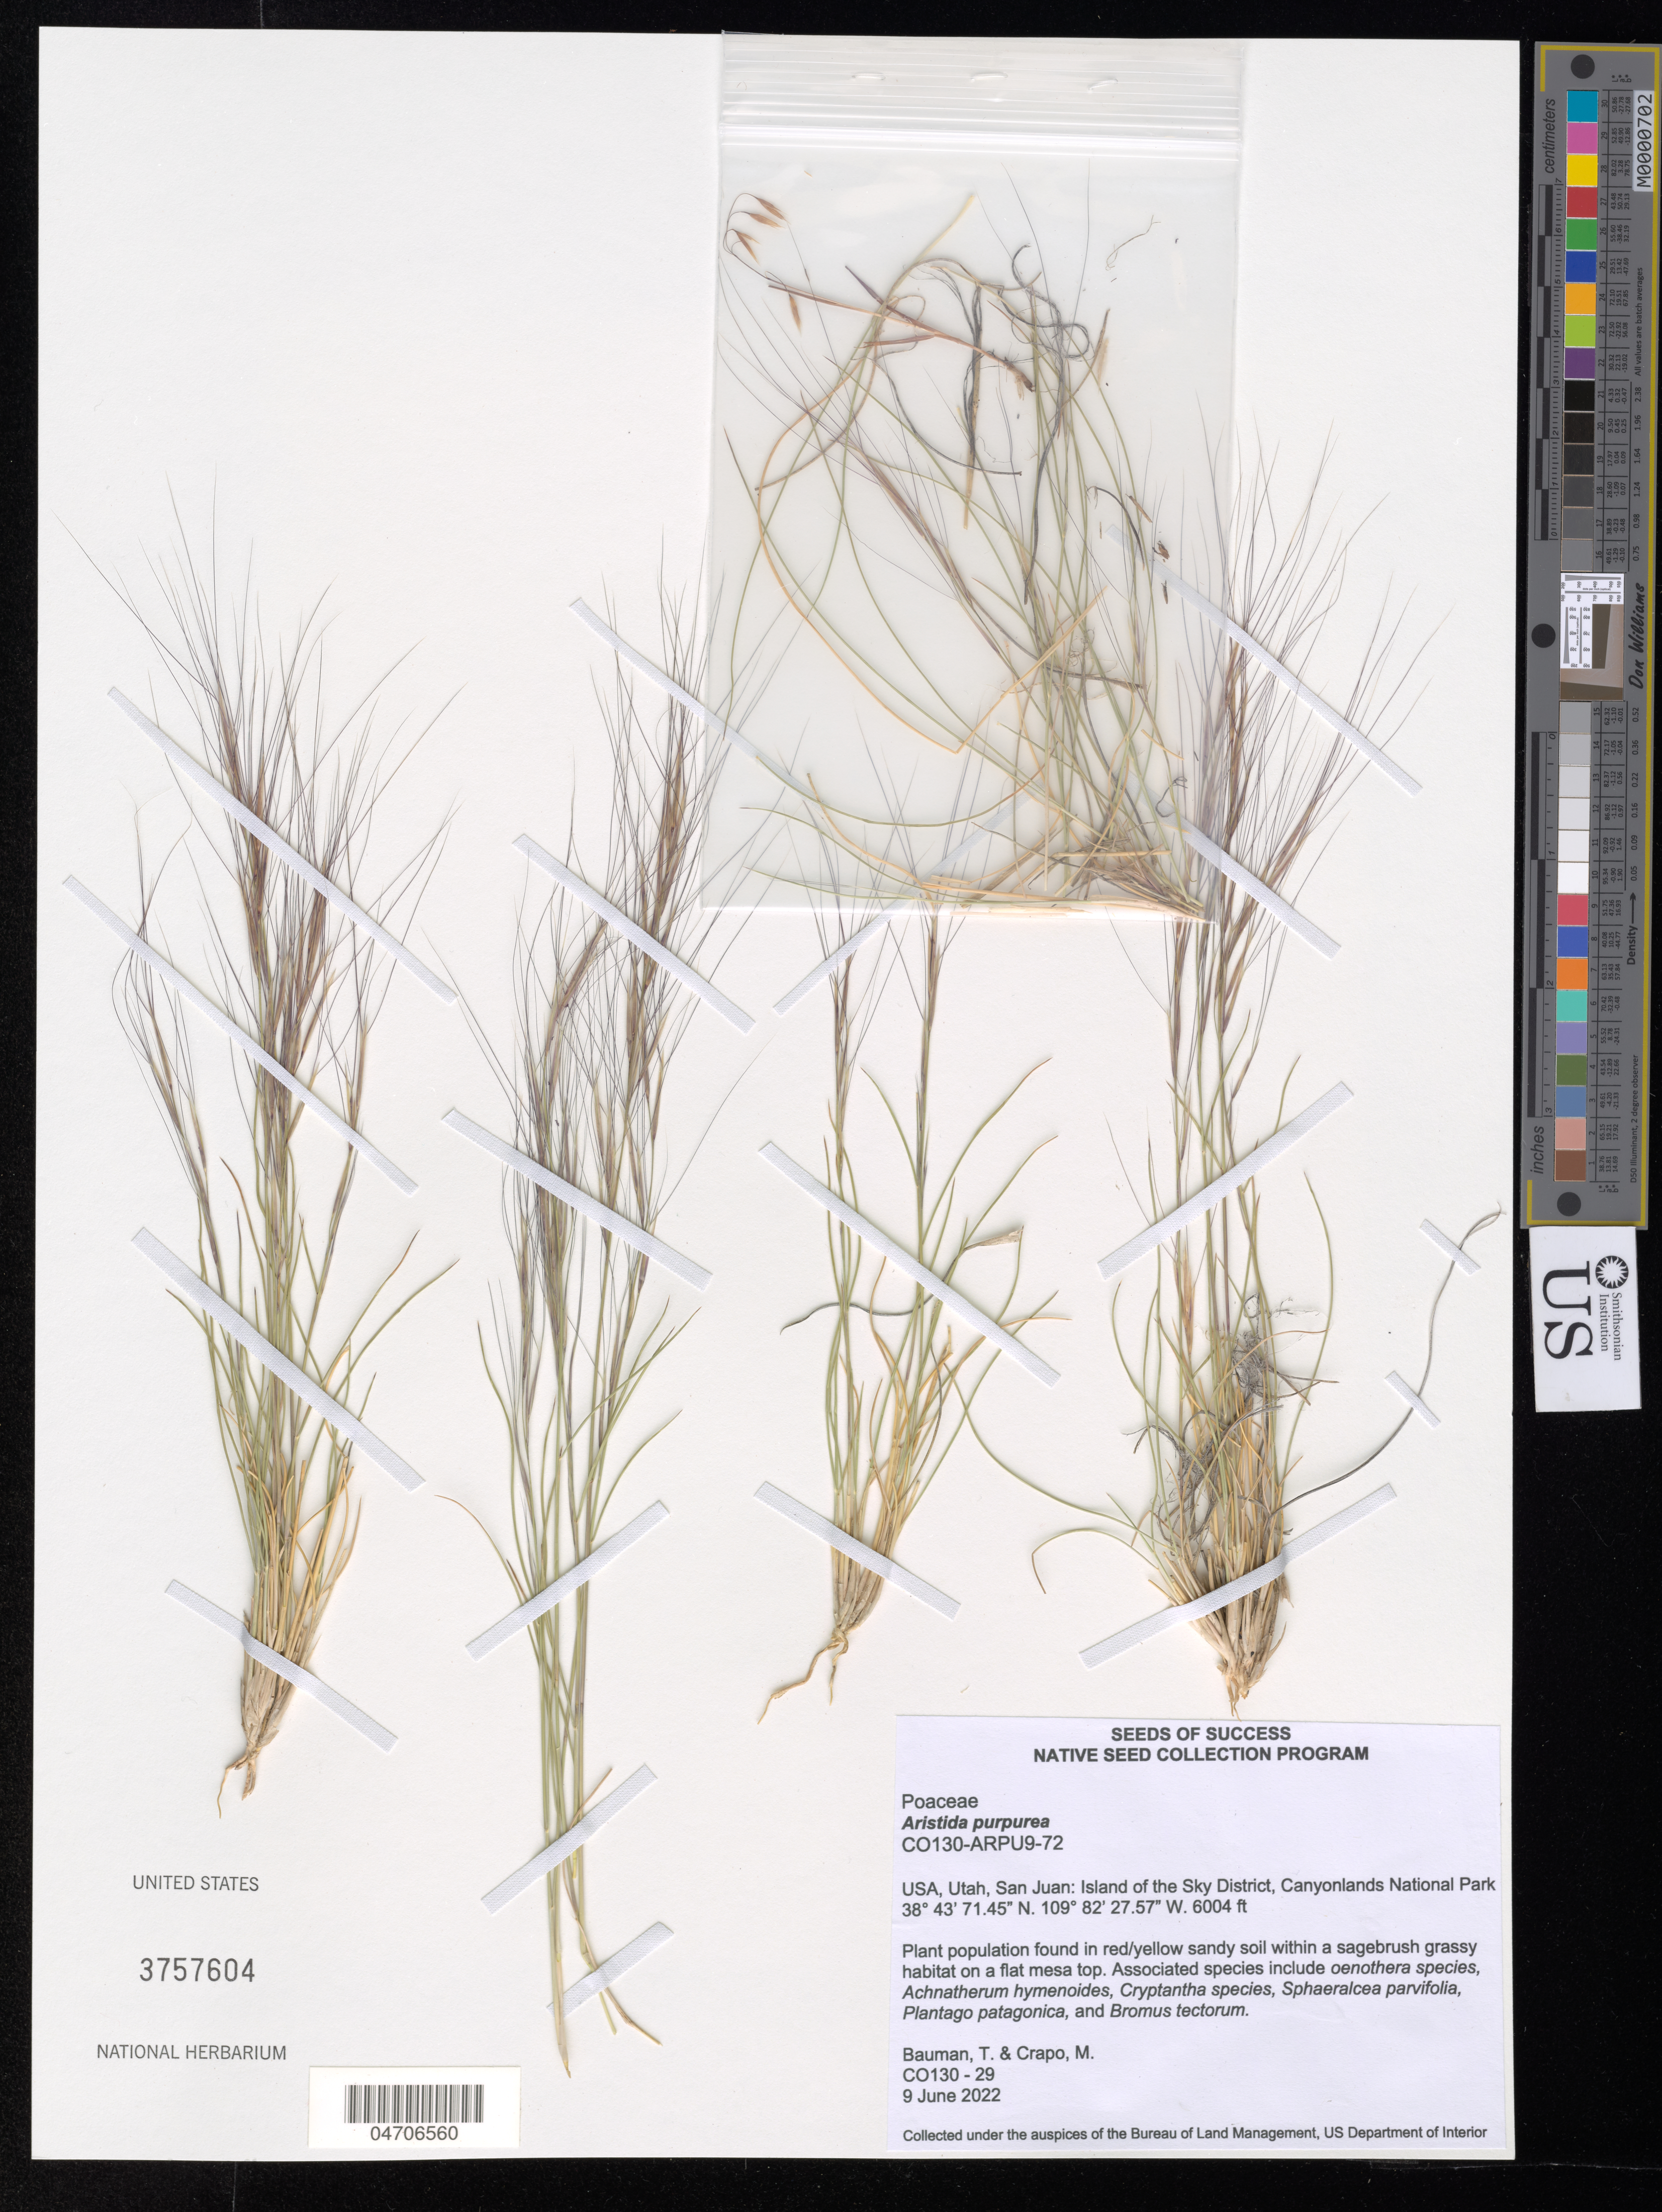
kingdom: Plantae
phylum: Tracheophyta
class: Liliopsida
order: Poales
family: Poaceae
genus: Aristida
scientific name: Aristida purpurea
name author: Nutt.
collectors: K. Gage & G. Woronow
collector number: CO130-29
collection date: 2022-06-09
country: United States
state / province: Utah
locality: San Juan: Island of the Sky District, Canyonlands National Park.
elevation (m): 1830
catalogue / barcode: US 3757604